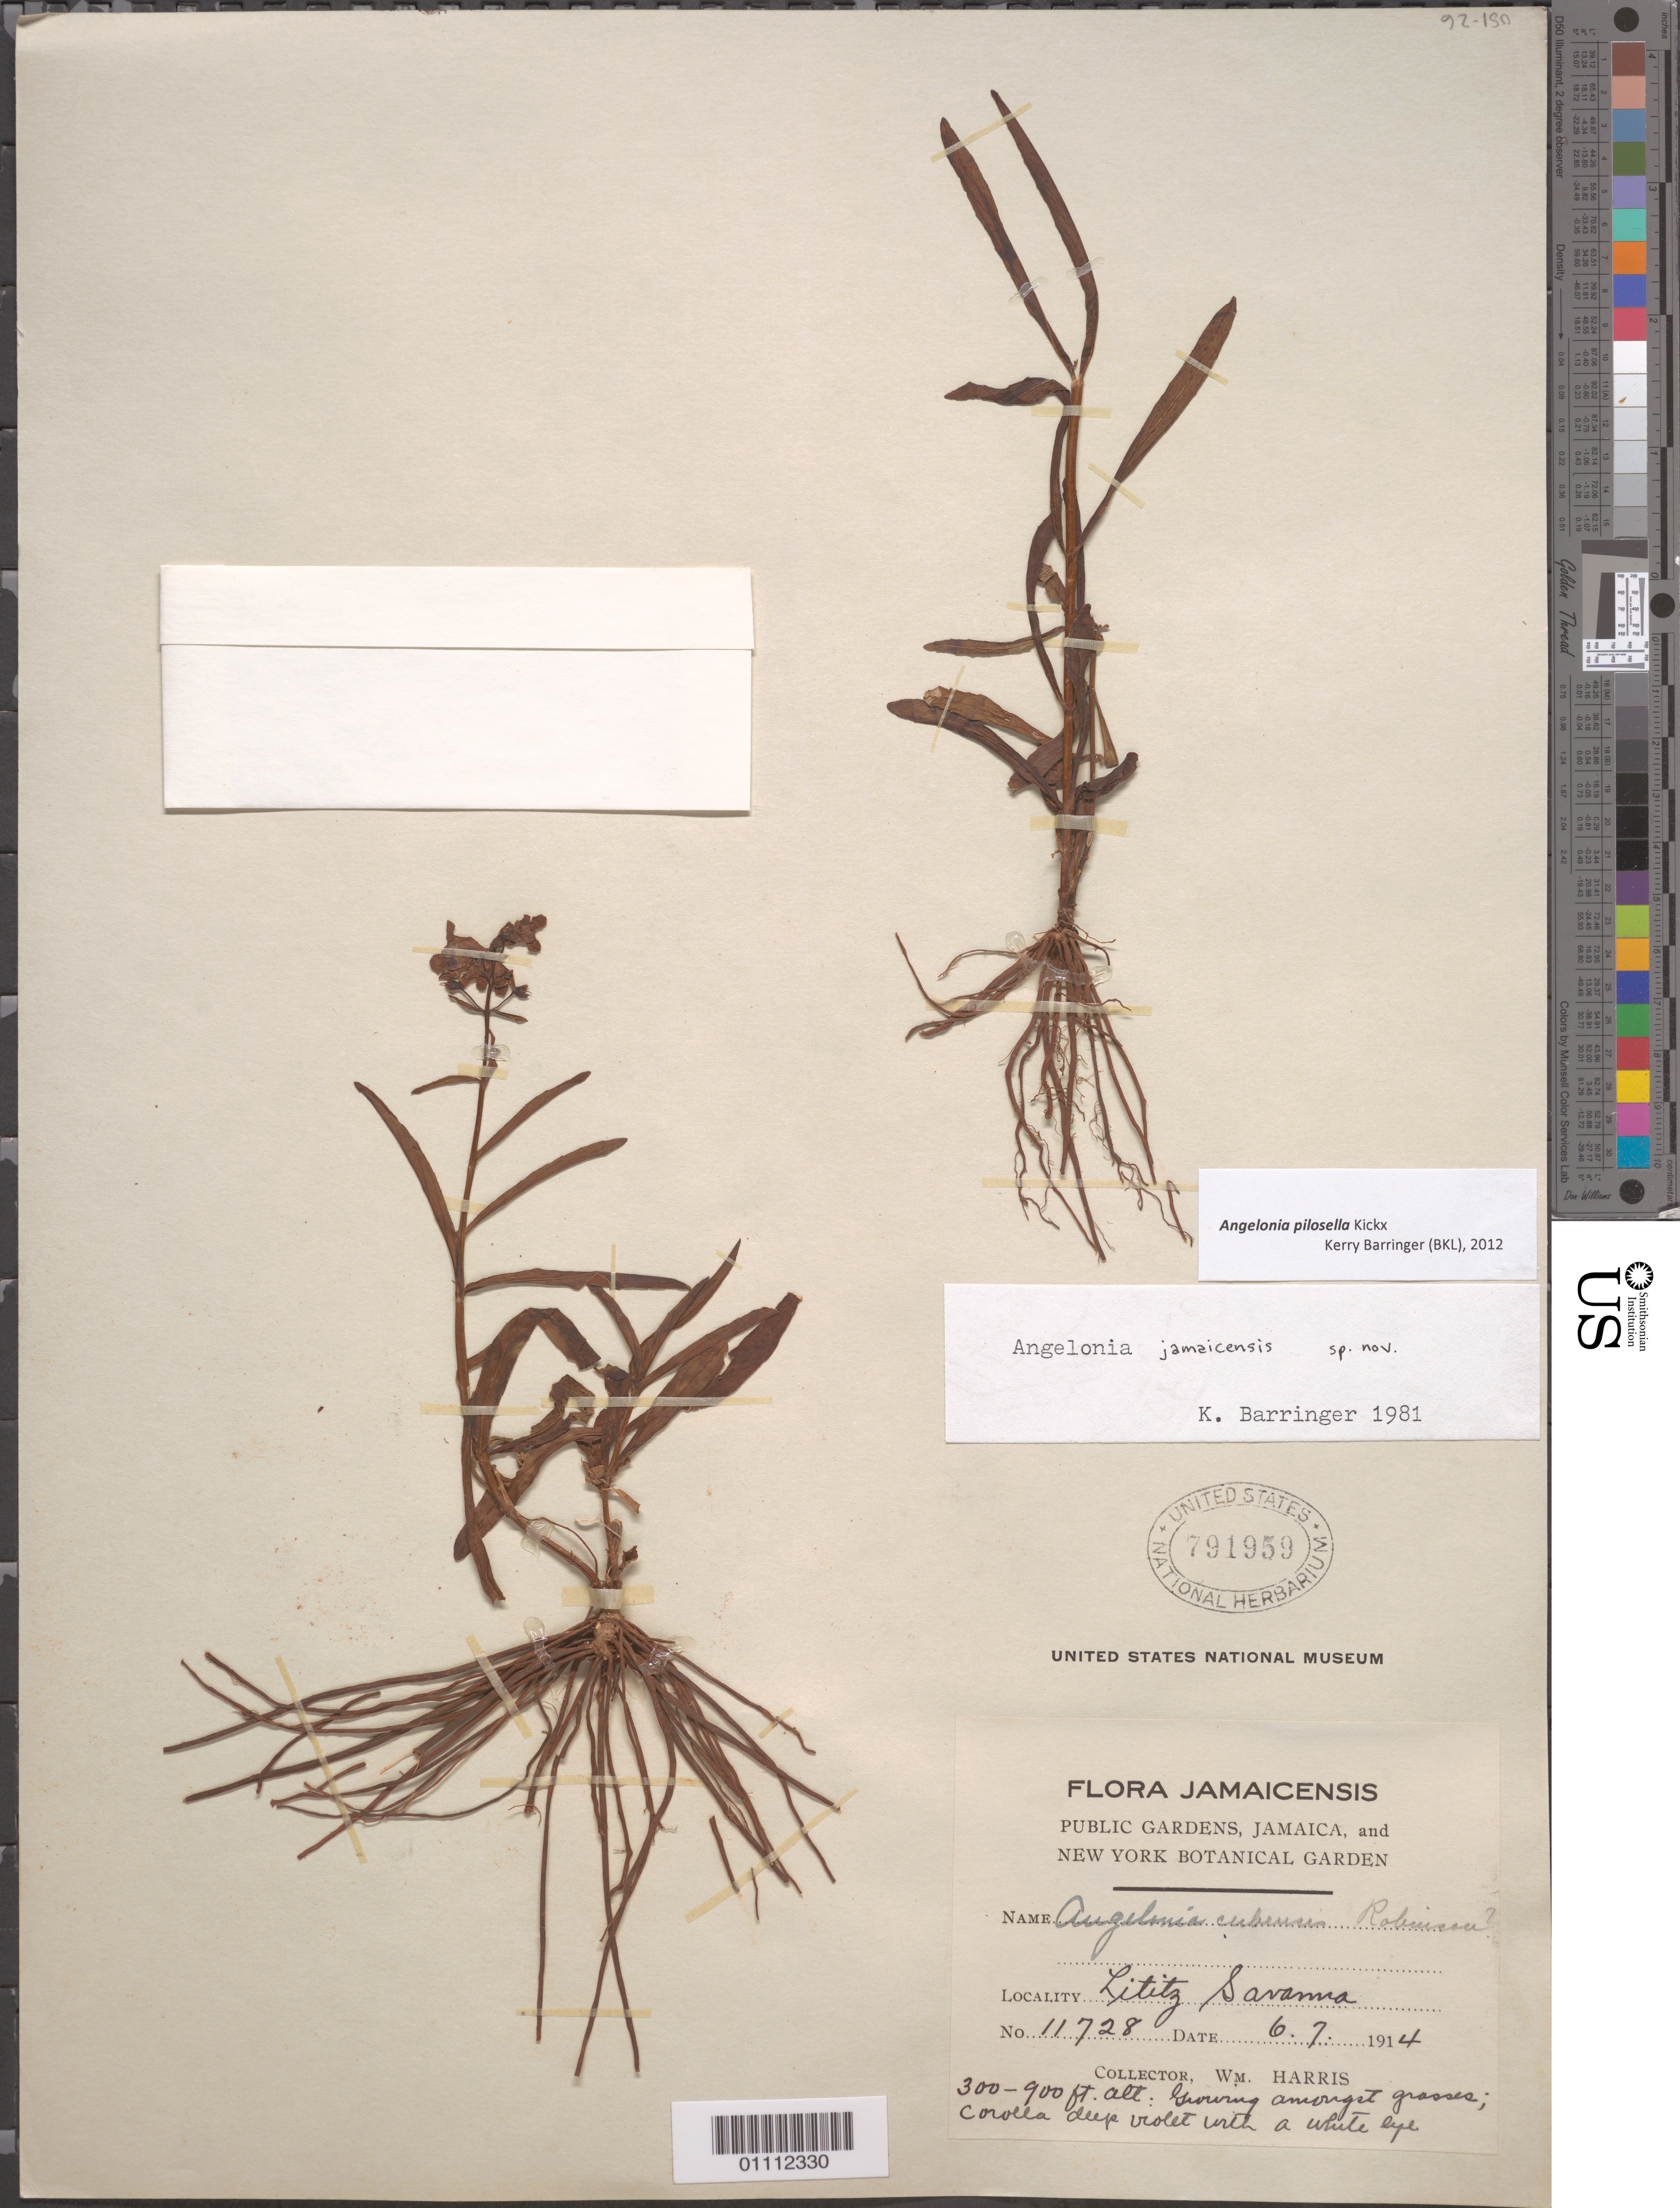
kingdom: Plantae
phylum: Tracheophyta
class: Magnoliopsida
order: Lamiales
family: Plantaginaceae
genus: Angelonia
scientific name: Angelonia pilosella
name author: J. Kickx f.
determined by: Barringer, K.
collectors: W. Harris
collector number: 11728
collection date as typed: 06 Jul 1914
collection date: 1914-07-06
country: Jamaica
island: Jamaica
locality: Lititz Savanna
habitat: Growing amongst grasses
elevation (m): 91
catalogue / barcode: US 791959